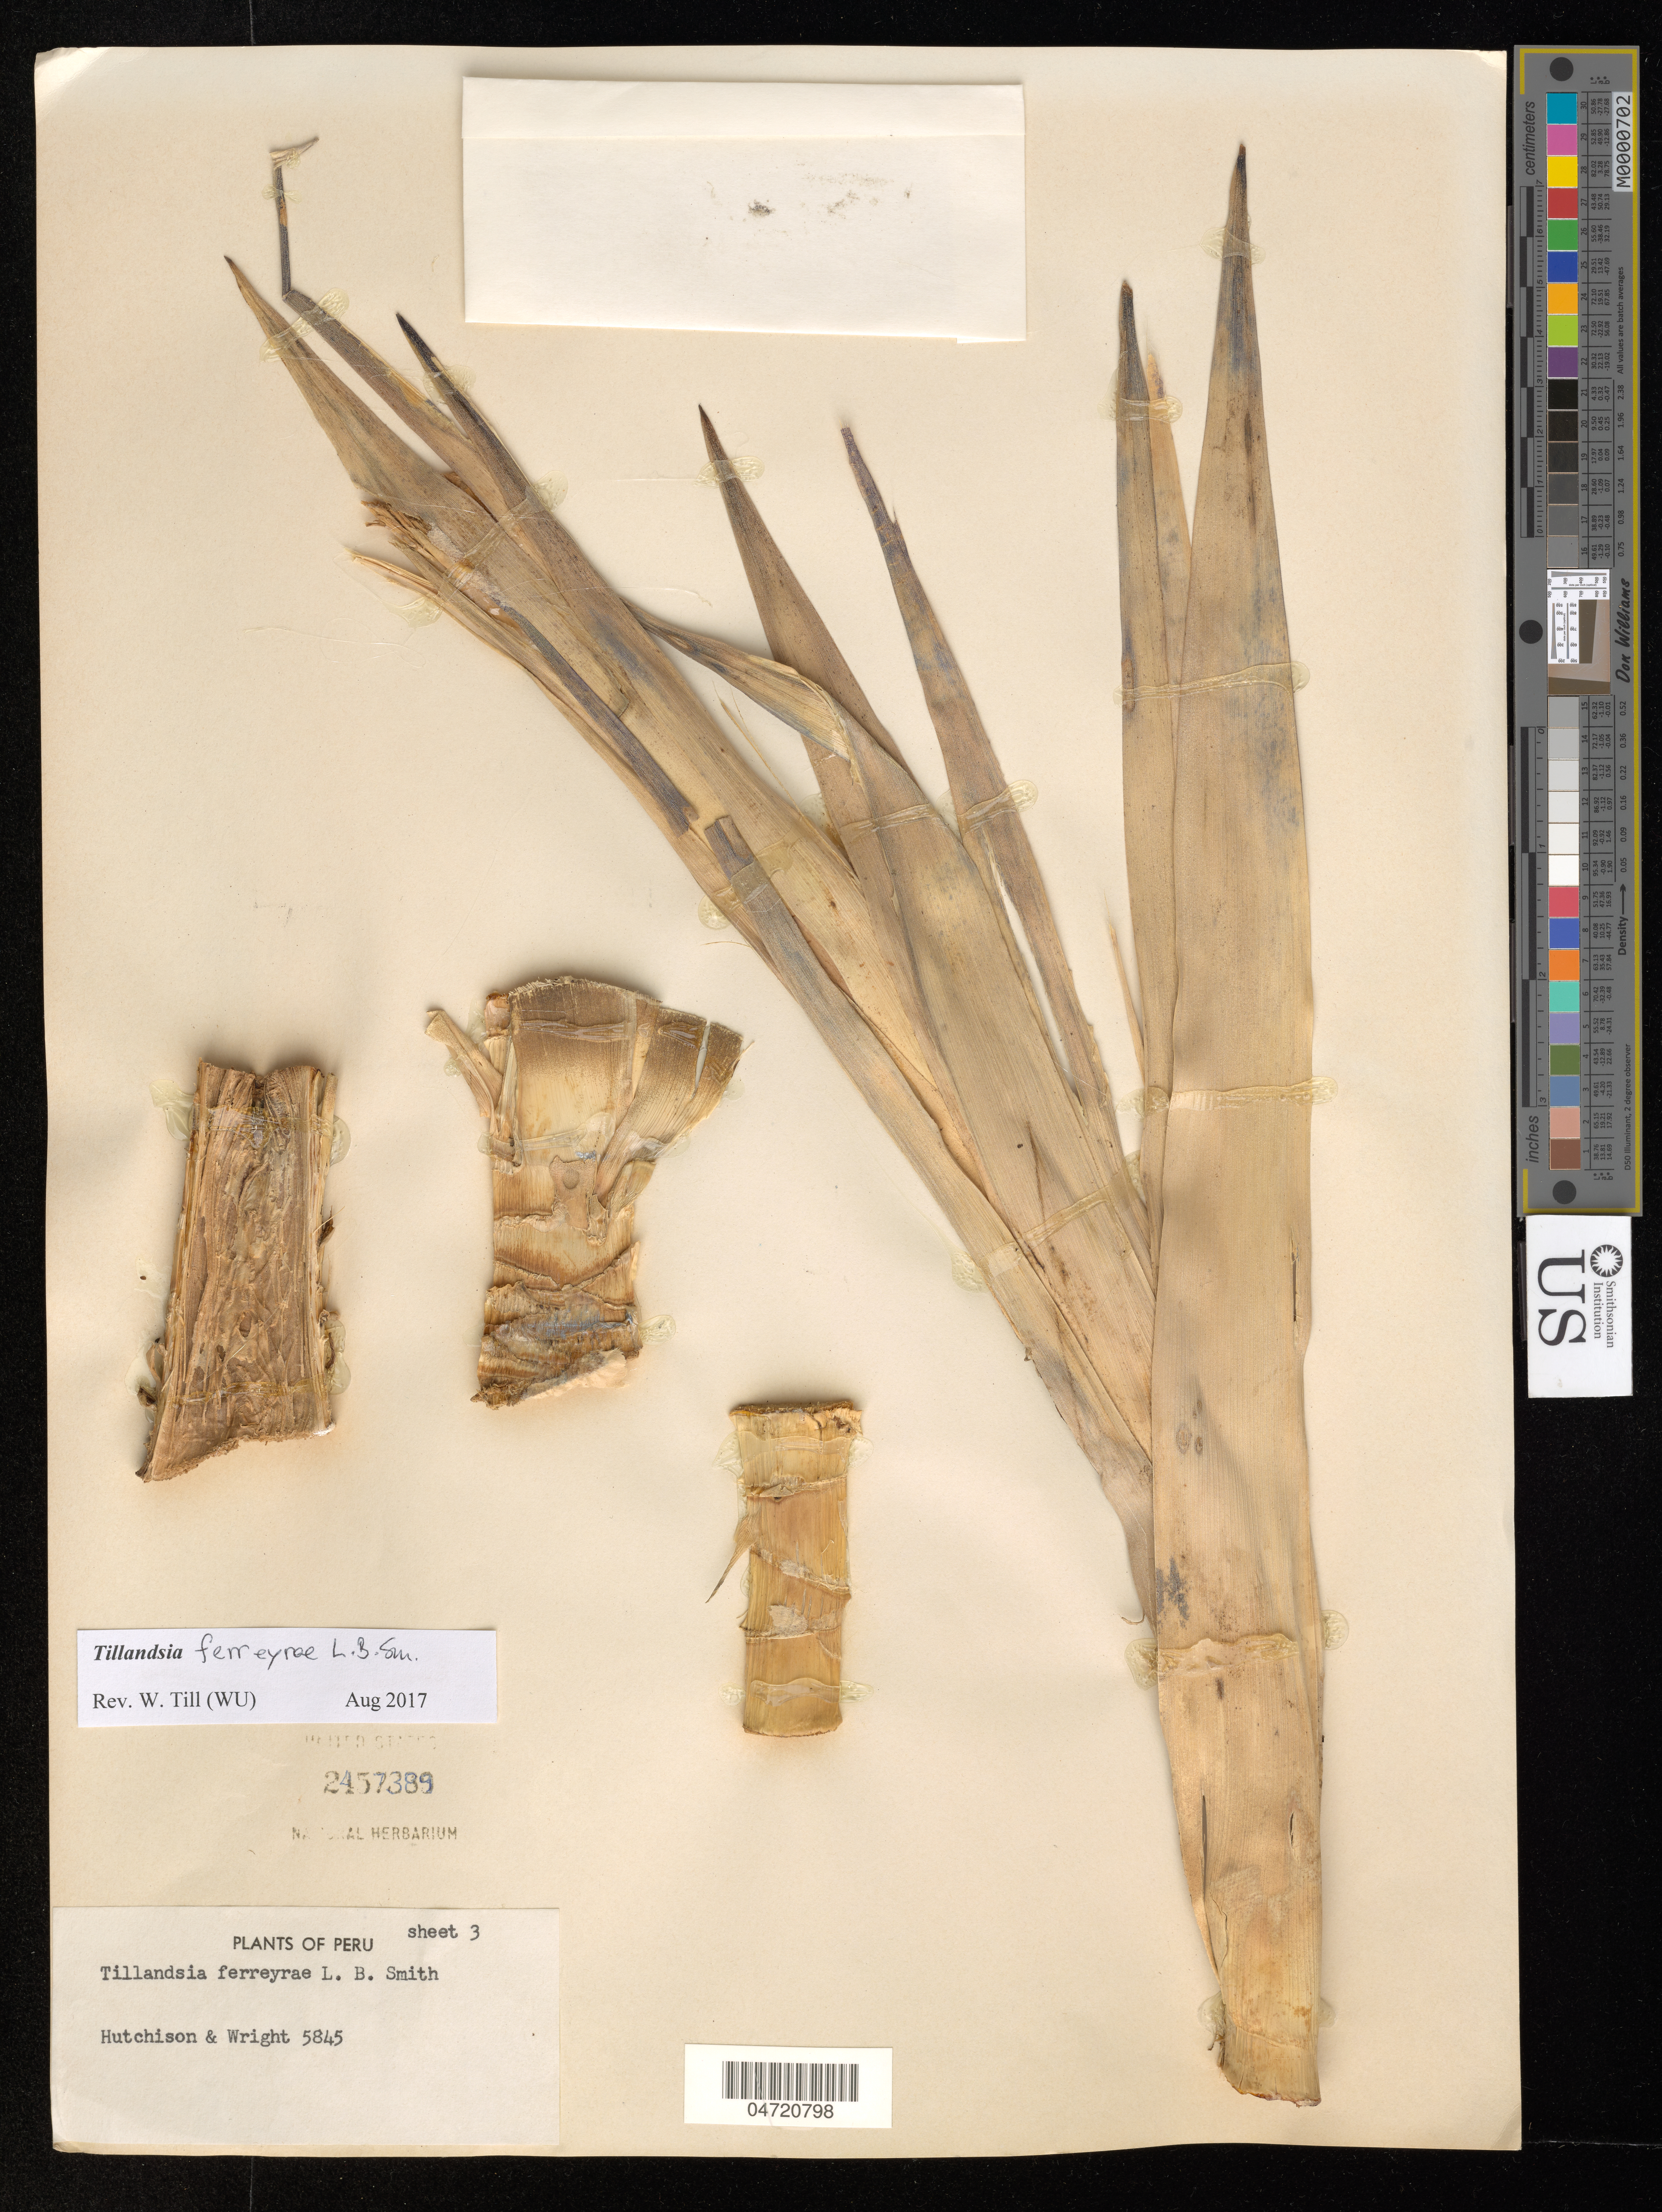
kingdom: Plantae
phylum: Tracheophyta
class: Liliopsida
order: Poales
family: Bromeliaceae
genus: Tillandsia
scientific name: Tillandsia ferreyrae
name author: L.B. Sm.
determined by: Till, W.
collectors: P. C. Hutchison & J. K. Wright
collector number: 5845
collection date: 1964-06-24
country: Peru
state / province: Amazonas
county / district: Chachapoyas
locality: Rio Utcubamba, 15 km S of Tingo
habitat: Cliff face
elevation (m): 1900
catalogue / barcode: US 2457389